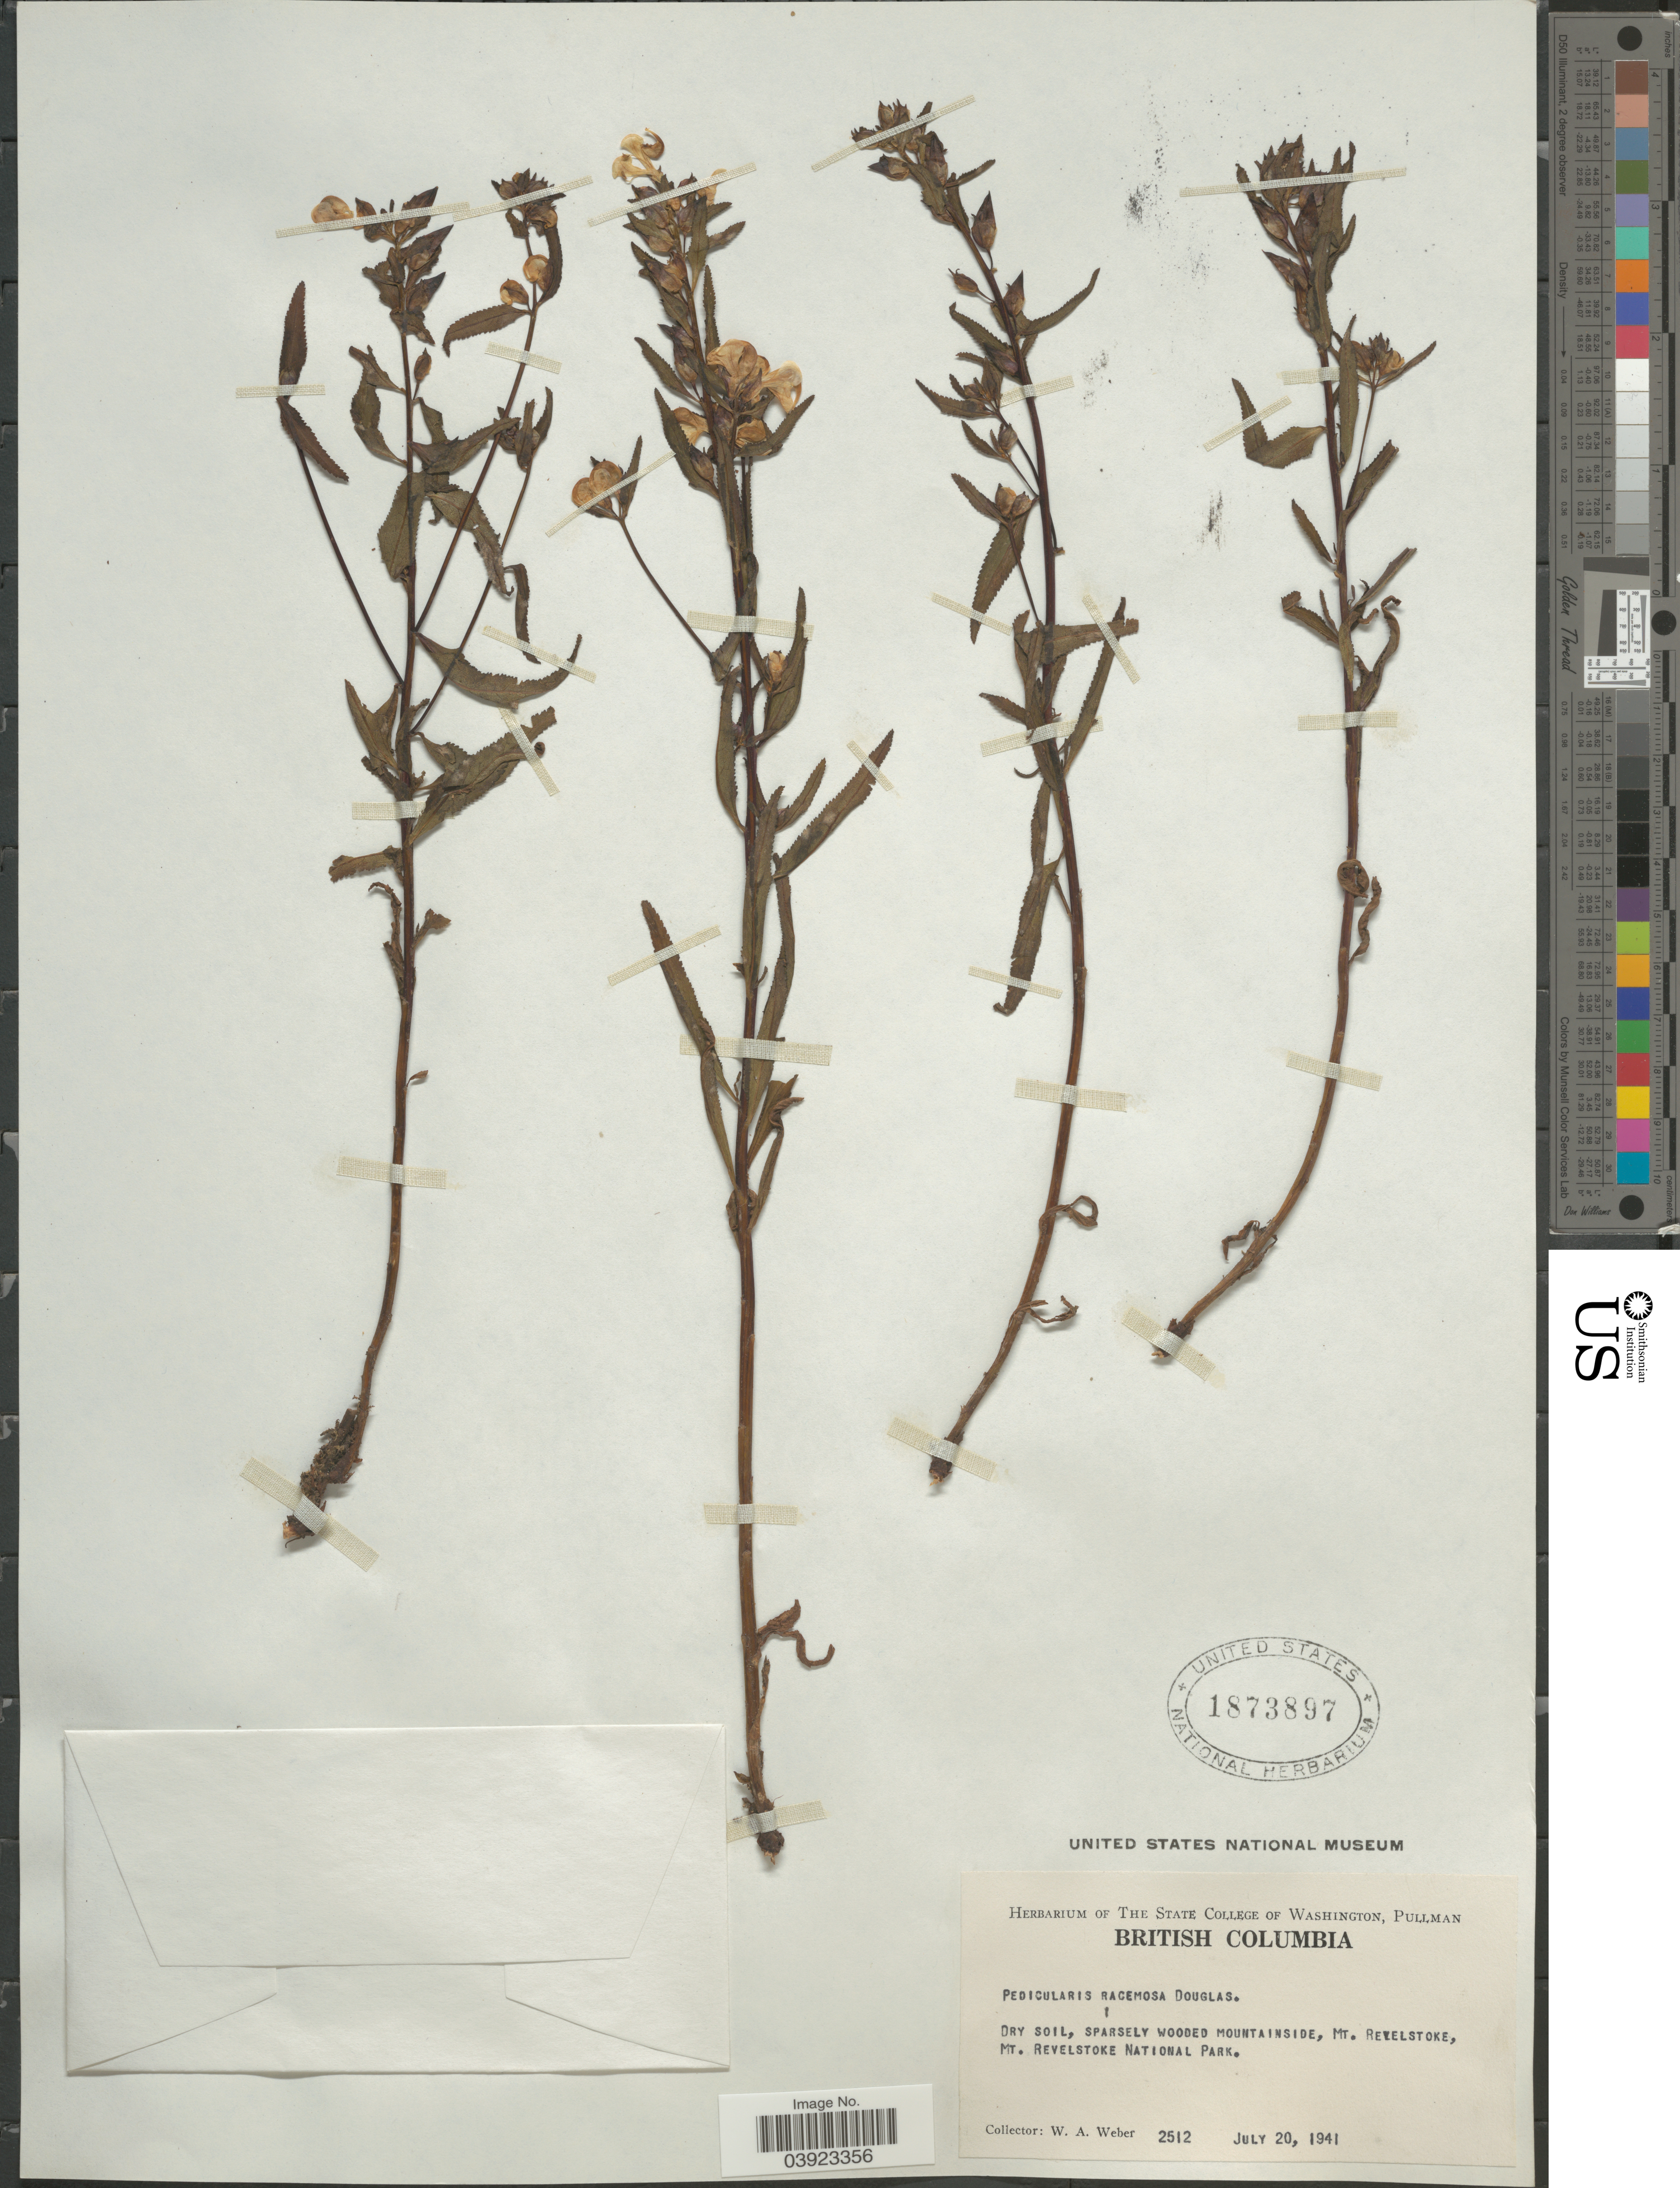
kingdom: Plantae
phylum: Tracheophyta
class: Magnoliopsida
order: Lamiales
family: Orobanchaceae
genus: Pedicularis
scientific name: Pedicularis racemosa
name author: Douglas ex Benth.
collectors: W. A. Weber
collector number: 2512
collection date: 1941-07-20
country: Canada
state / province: British Columbia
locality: Mt. Revelstoke, Mt. Revelstoke National Park.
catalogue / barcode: US 1873897